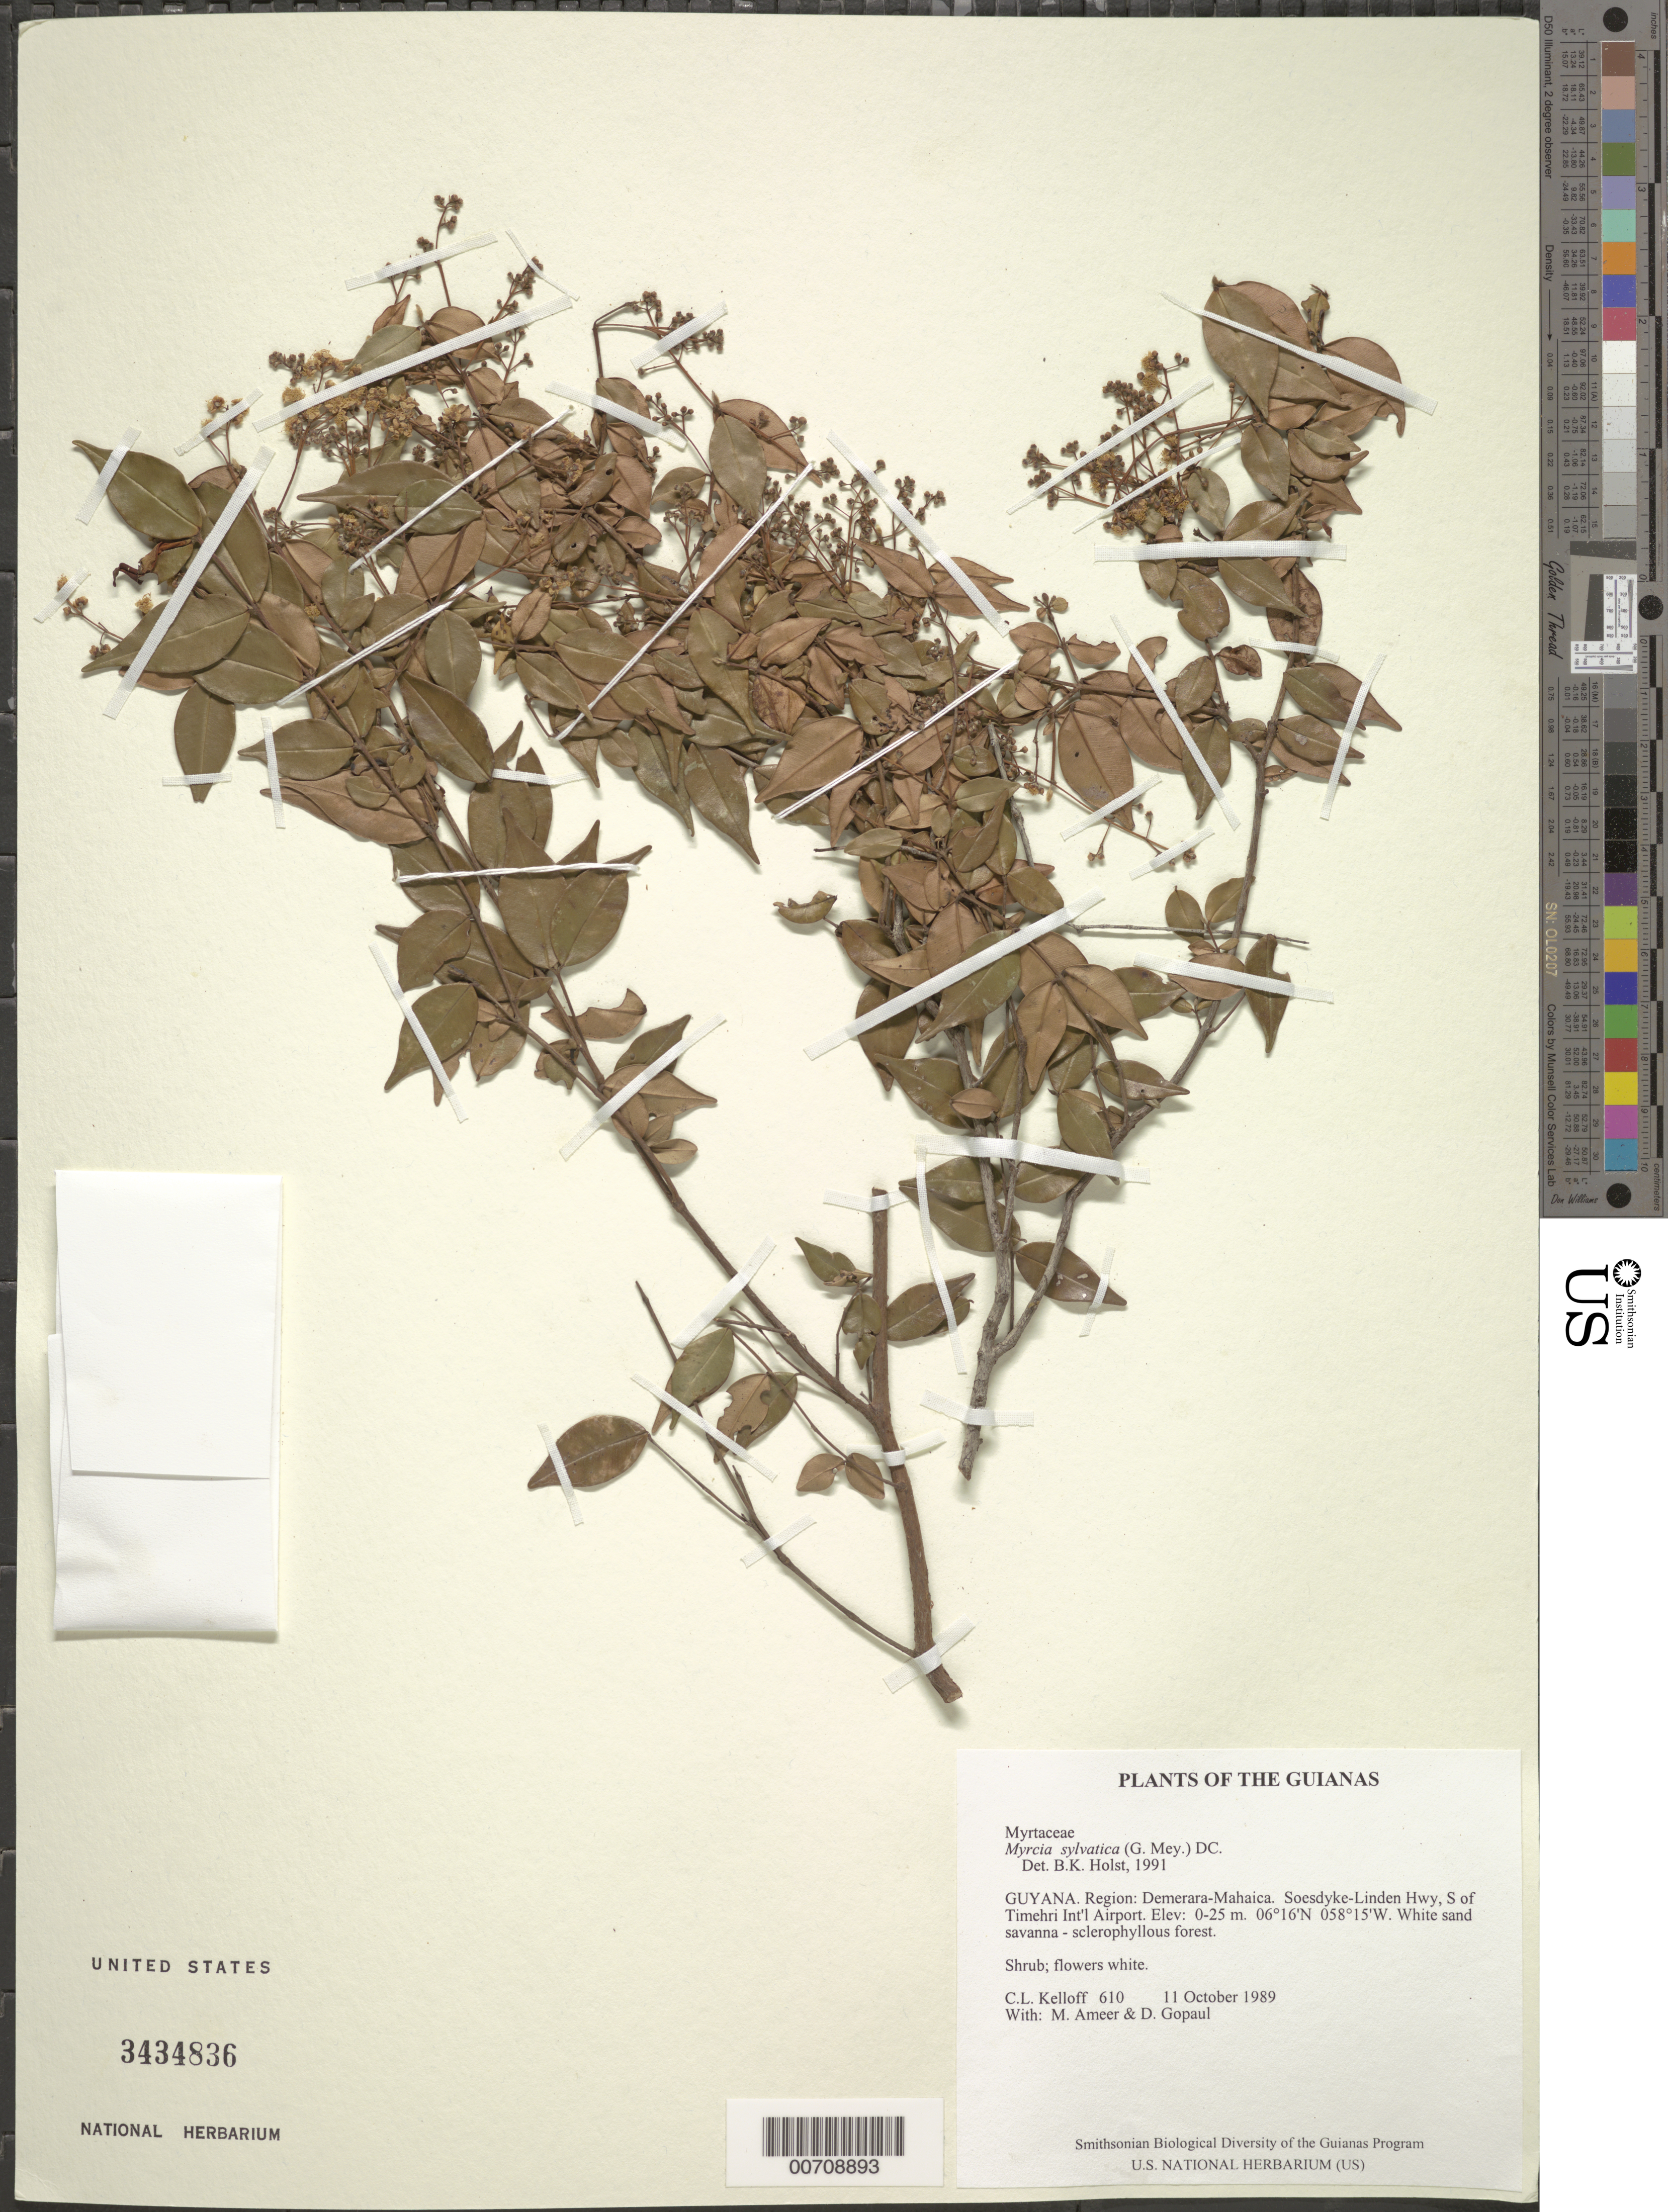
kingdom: Plantae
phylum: Tracheophyta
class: Magnoliopsida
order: Myrtales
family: Myrtaceae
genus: Myrcia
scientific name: Myrcia sylvatica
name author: (G. Mey.) DC.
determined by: Holst, Bruce K.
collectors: C. L. Kelloff, M. Ameer & D. Gopaul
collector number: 610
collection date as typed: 11 October 1989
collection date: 1989-10-11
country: Guyana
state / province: Demerara-Mahaica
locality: Soesdyke-Linden Hwy, S of Timehri Int'l Airport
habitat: White sand savanna - sclerophyllous forest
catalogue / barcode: US 3434836